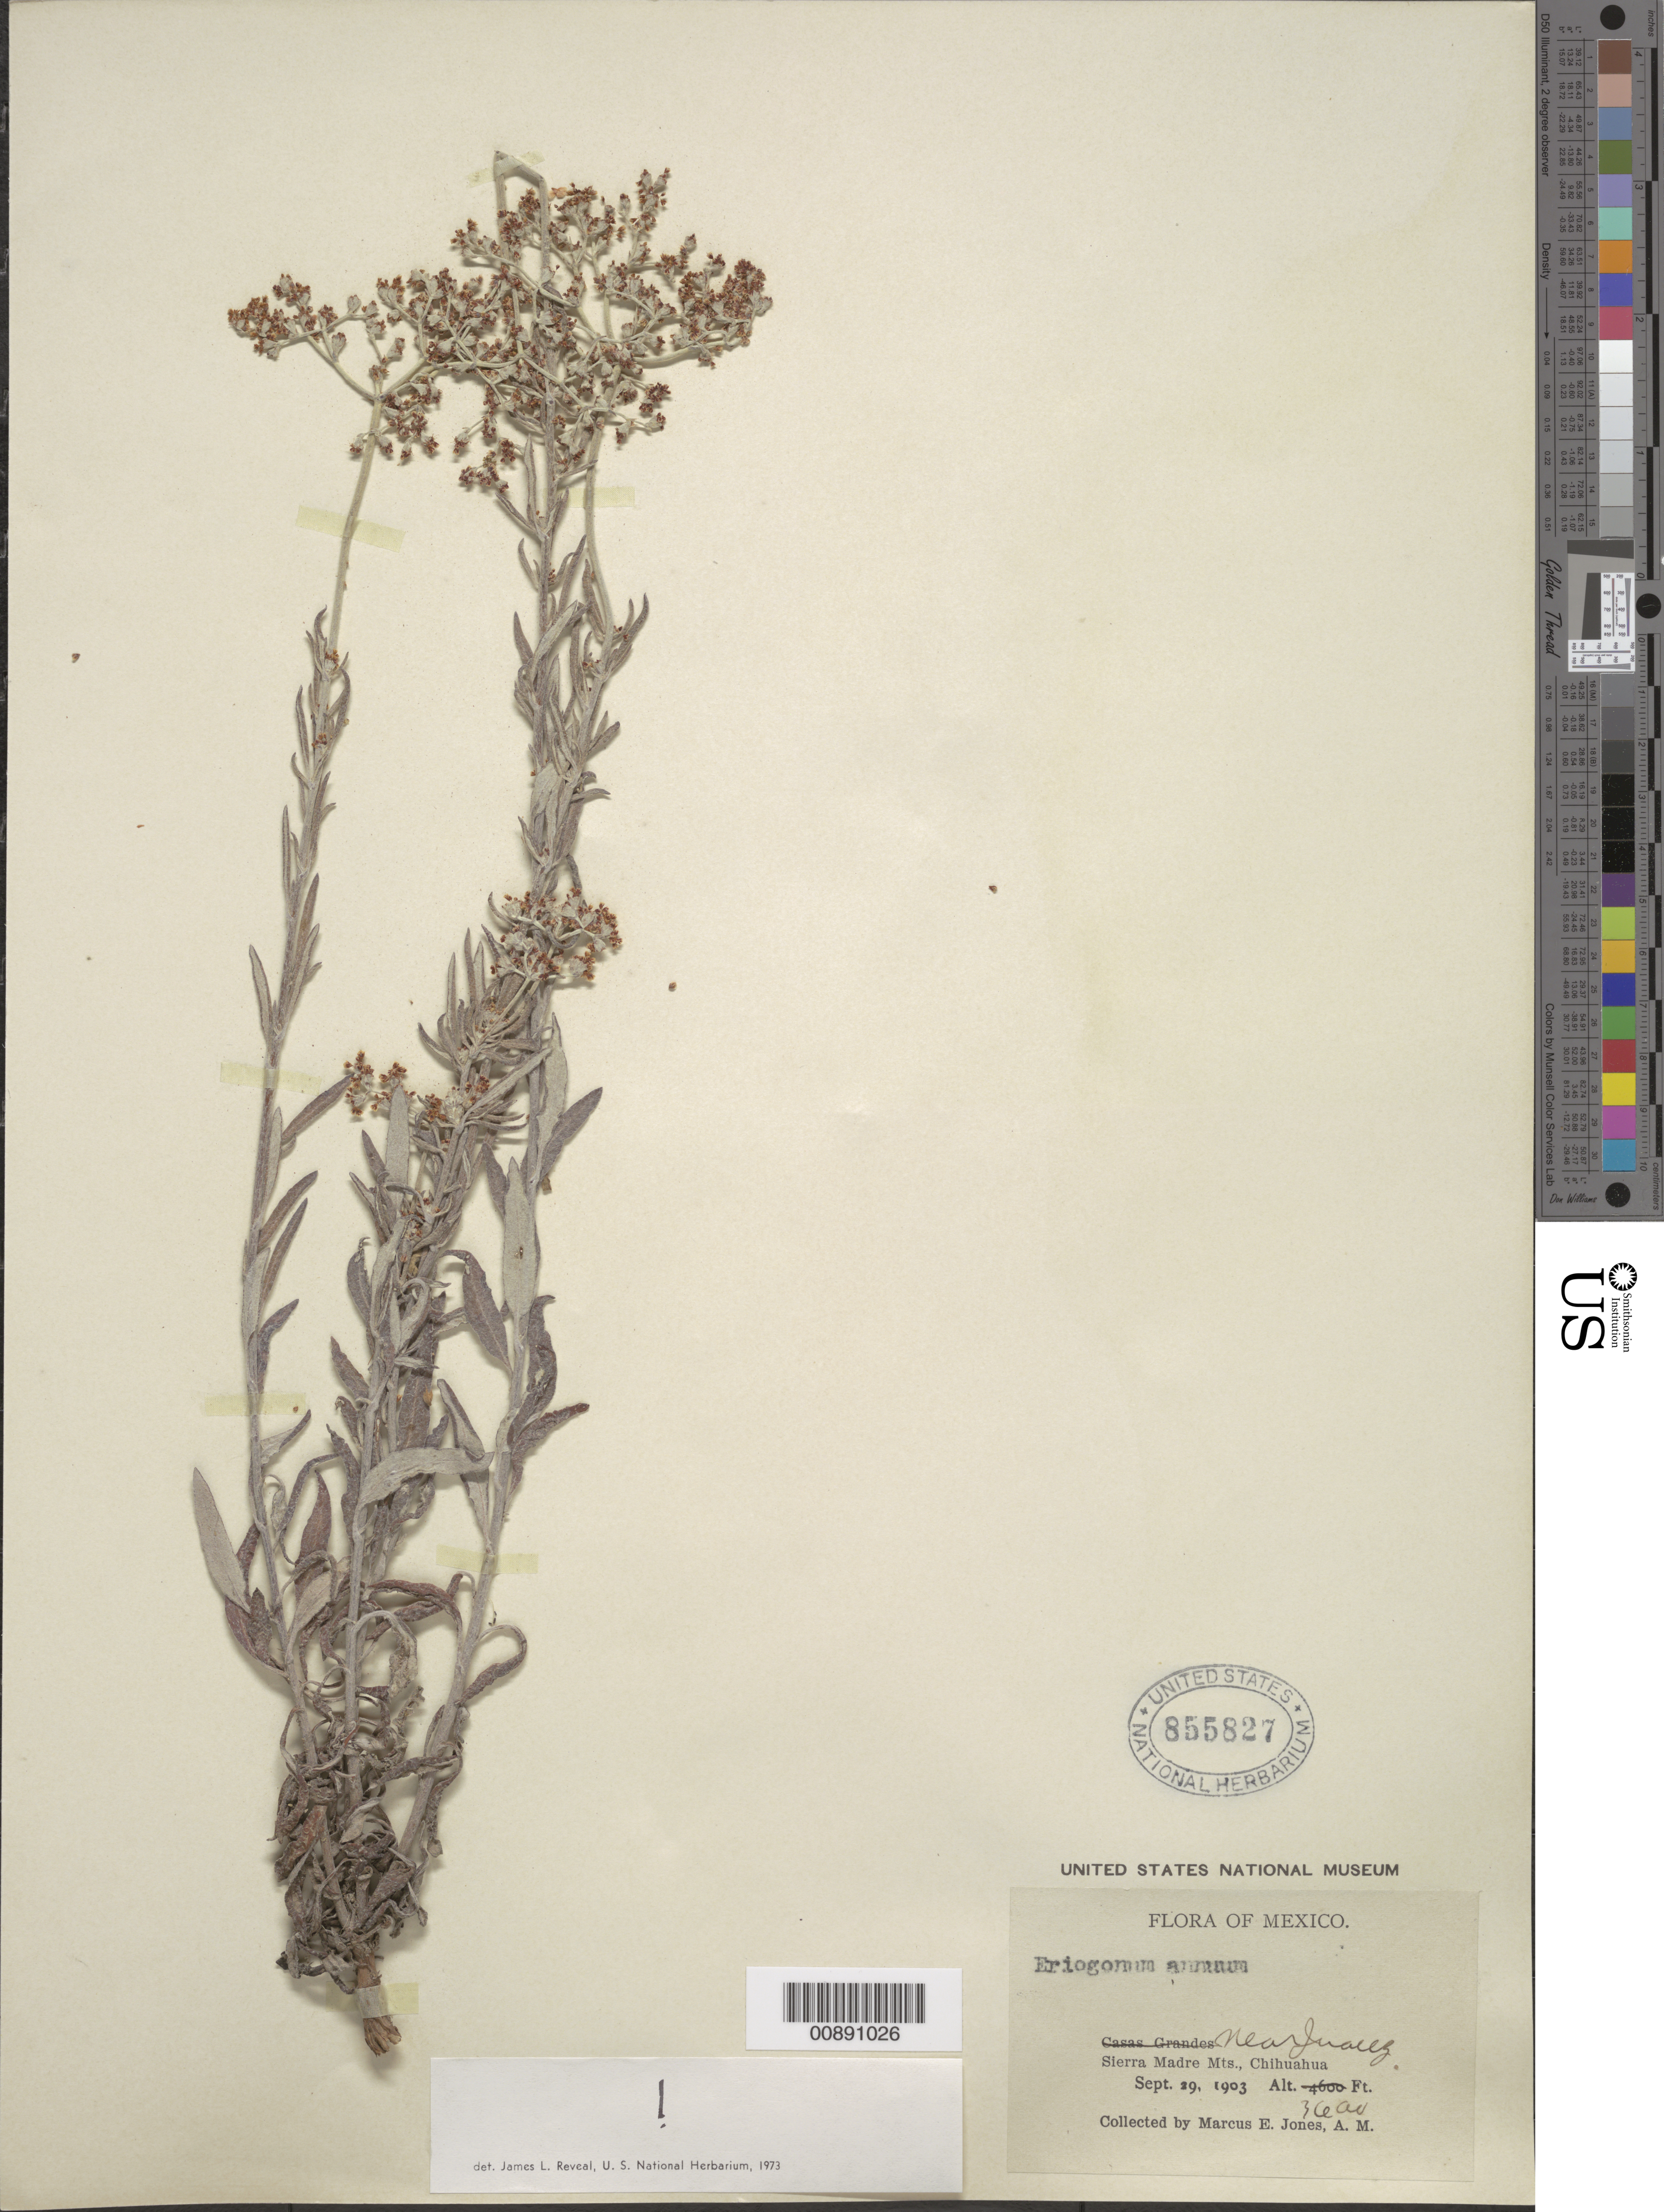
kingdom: Plantae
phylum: Tracheophyta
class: Magnoliopsida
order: Caryophyllales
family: Polygonaceae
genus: Eriogonum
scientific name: Eriogonum annuum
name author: Nutt.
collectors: M. E. Jones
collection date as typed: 29 Sep 1903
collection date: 1903-09-29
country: Mexico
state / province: Chihuahua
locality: Near Juárez. Sierra Madre Mts., Chihuahua.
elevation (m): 1097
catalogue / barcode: US 855827